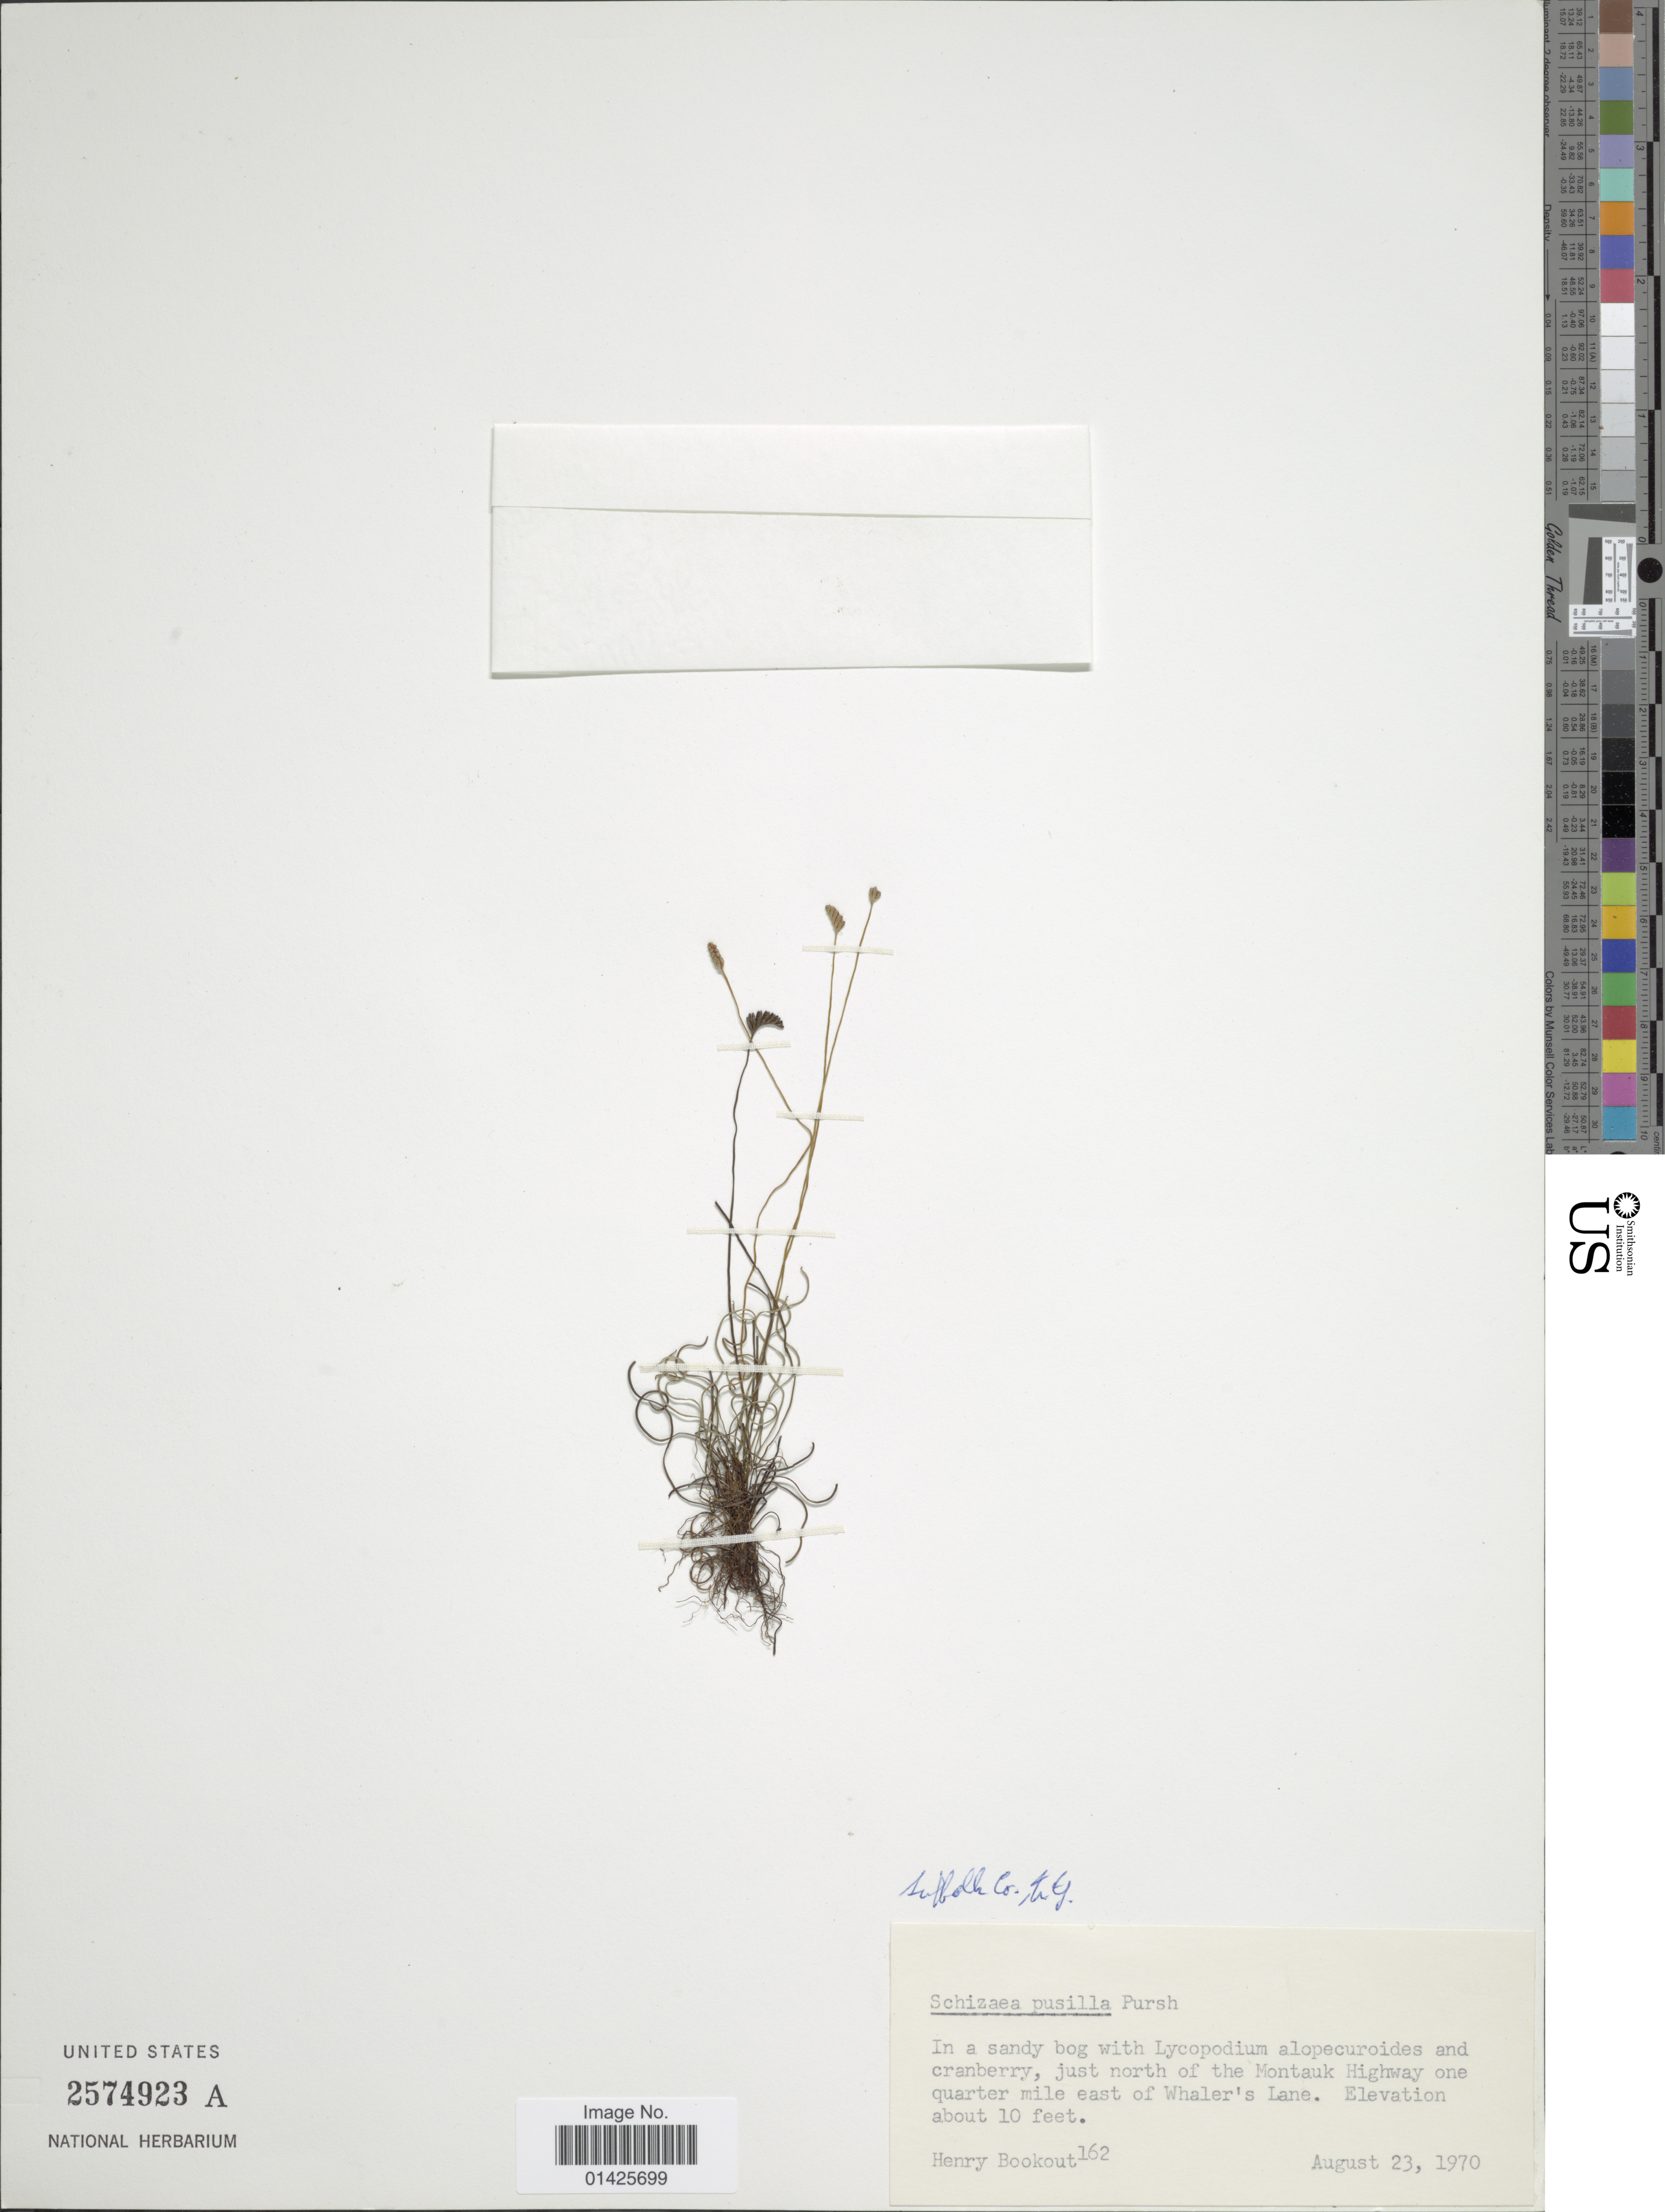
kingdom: Plantae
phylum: Tracheophyta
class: Polypodiopsida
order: Schizaeales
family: Schizaeaceae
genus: Schizaea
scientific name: Schizaea pusilla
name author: Pursh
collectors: H. Bookout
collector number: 162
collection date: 1970-08-23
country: United States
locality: In a sandy bog with Lycopodium alopecuroides and cranberry, just north of the Montauk Highway on quarter mile east of Whaler's lane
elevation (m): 3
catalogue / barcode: US 2574923A